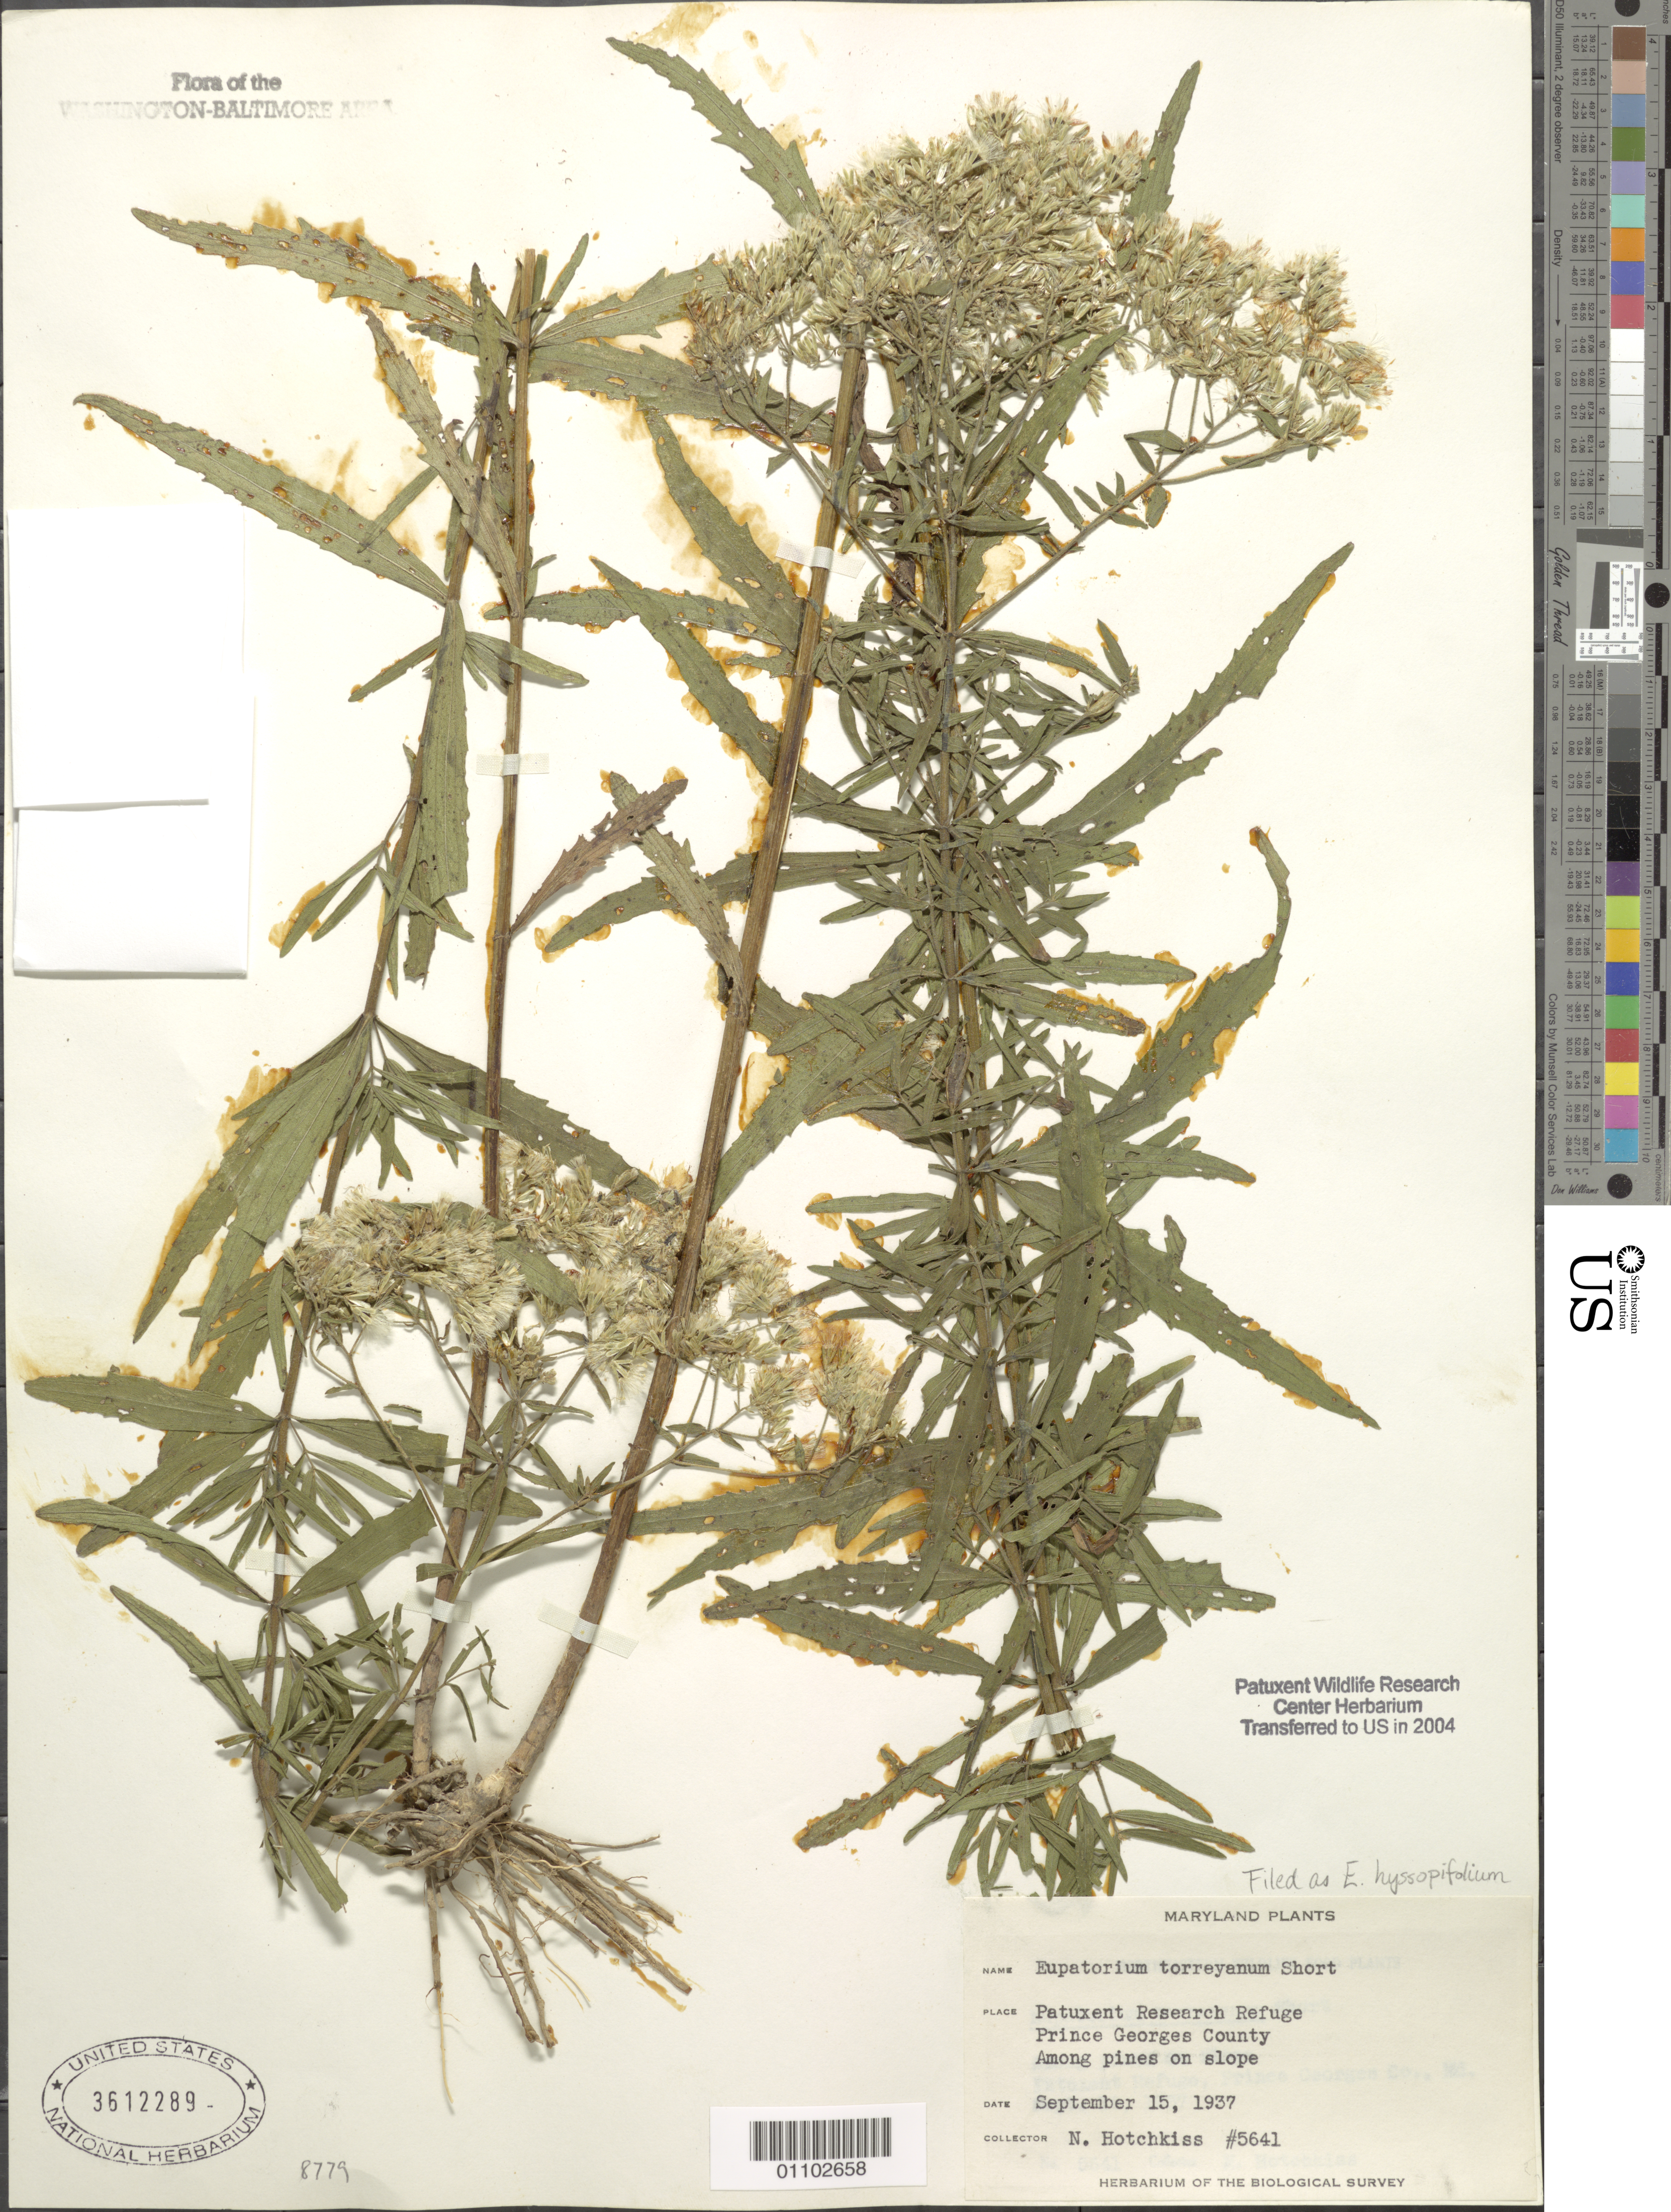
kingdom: Plantae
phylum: Tracheophyta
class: Magnoliopsida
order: Asterales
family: Asteraceae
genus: Eupatorium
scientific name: Eupatorium hyssopifolium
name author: L.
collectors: N. Hotchkiss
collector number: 5641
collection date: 1937-09-15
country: United States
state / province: Maryland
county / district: Prince George's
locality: Patuxent Research Refuge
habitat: Among pines on slope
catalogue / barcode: US 3612289